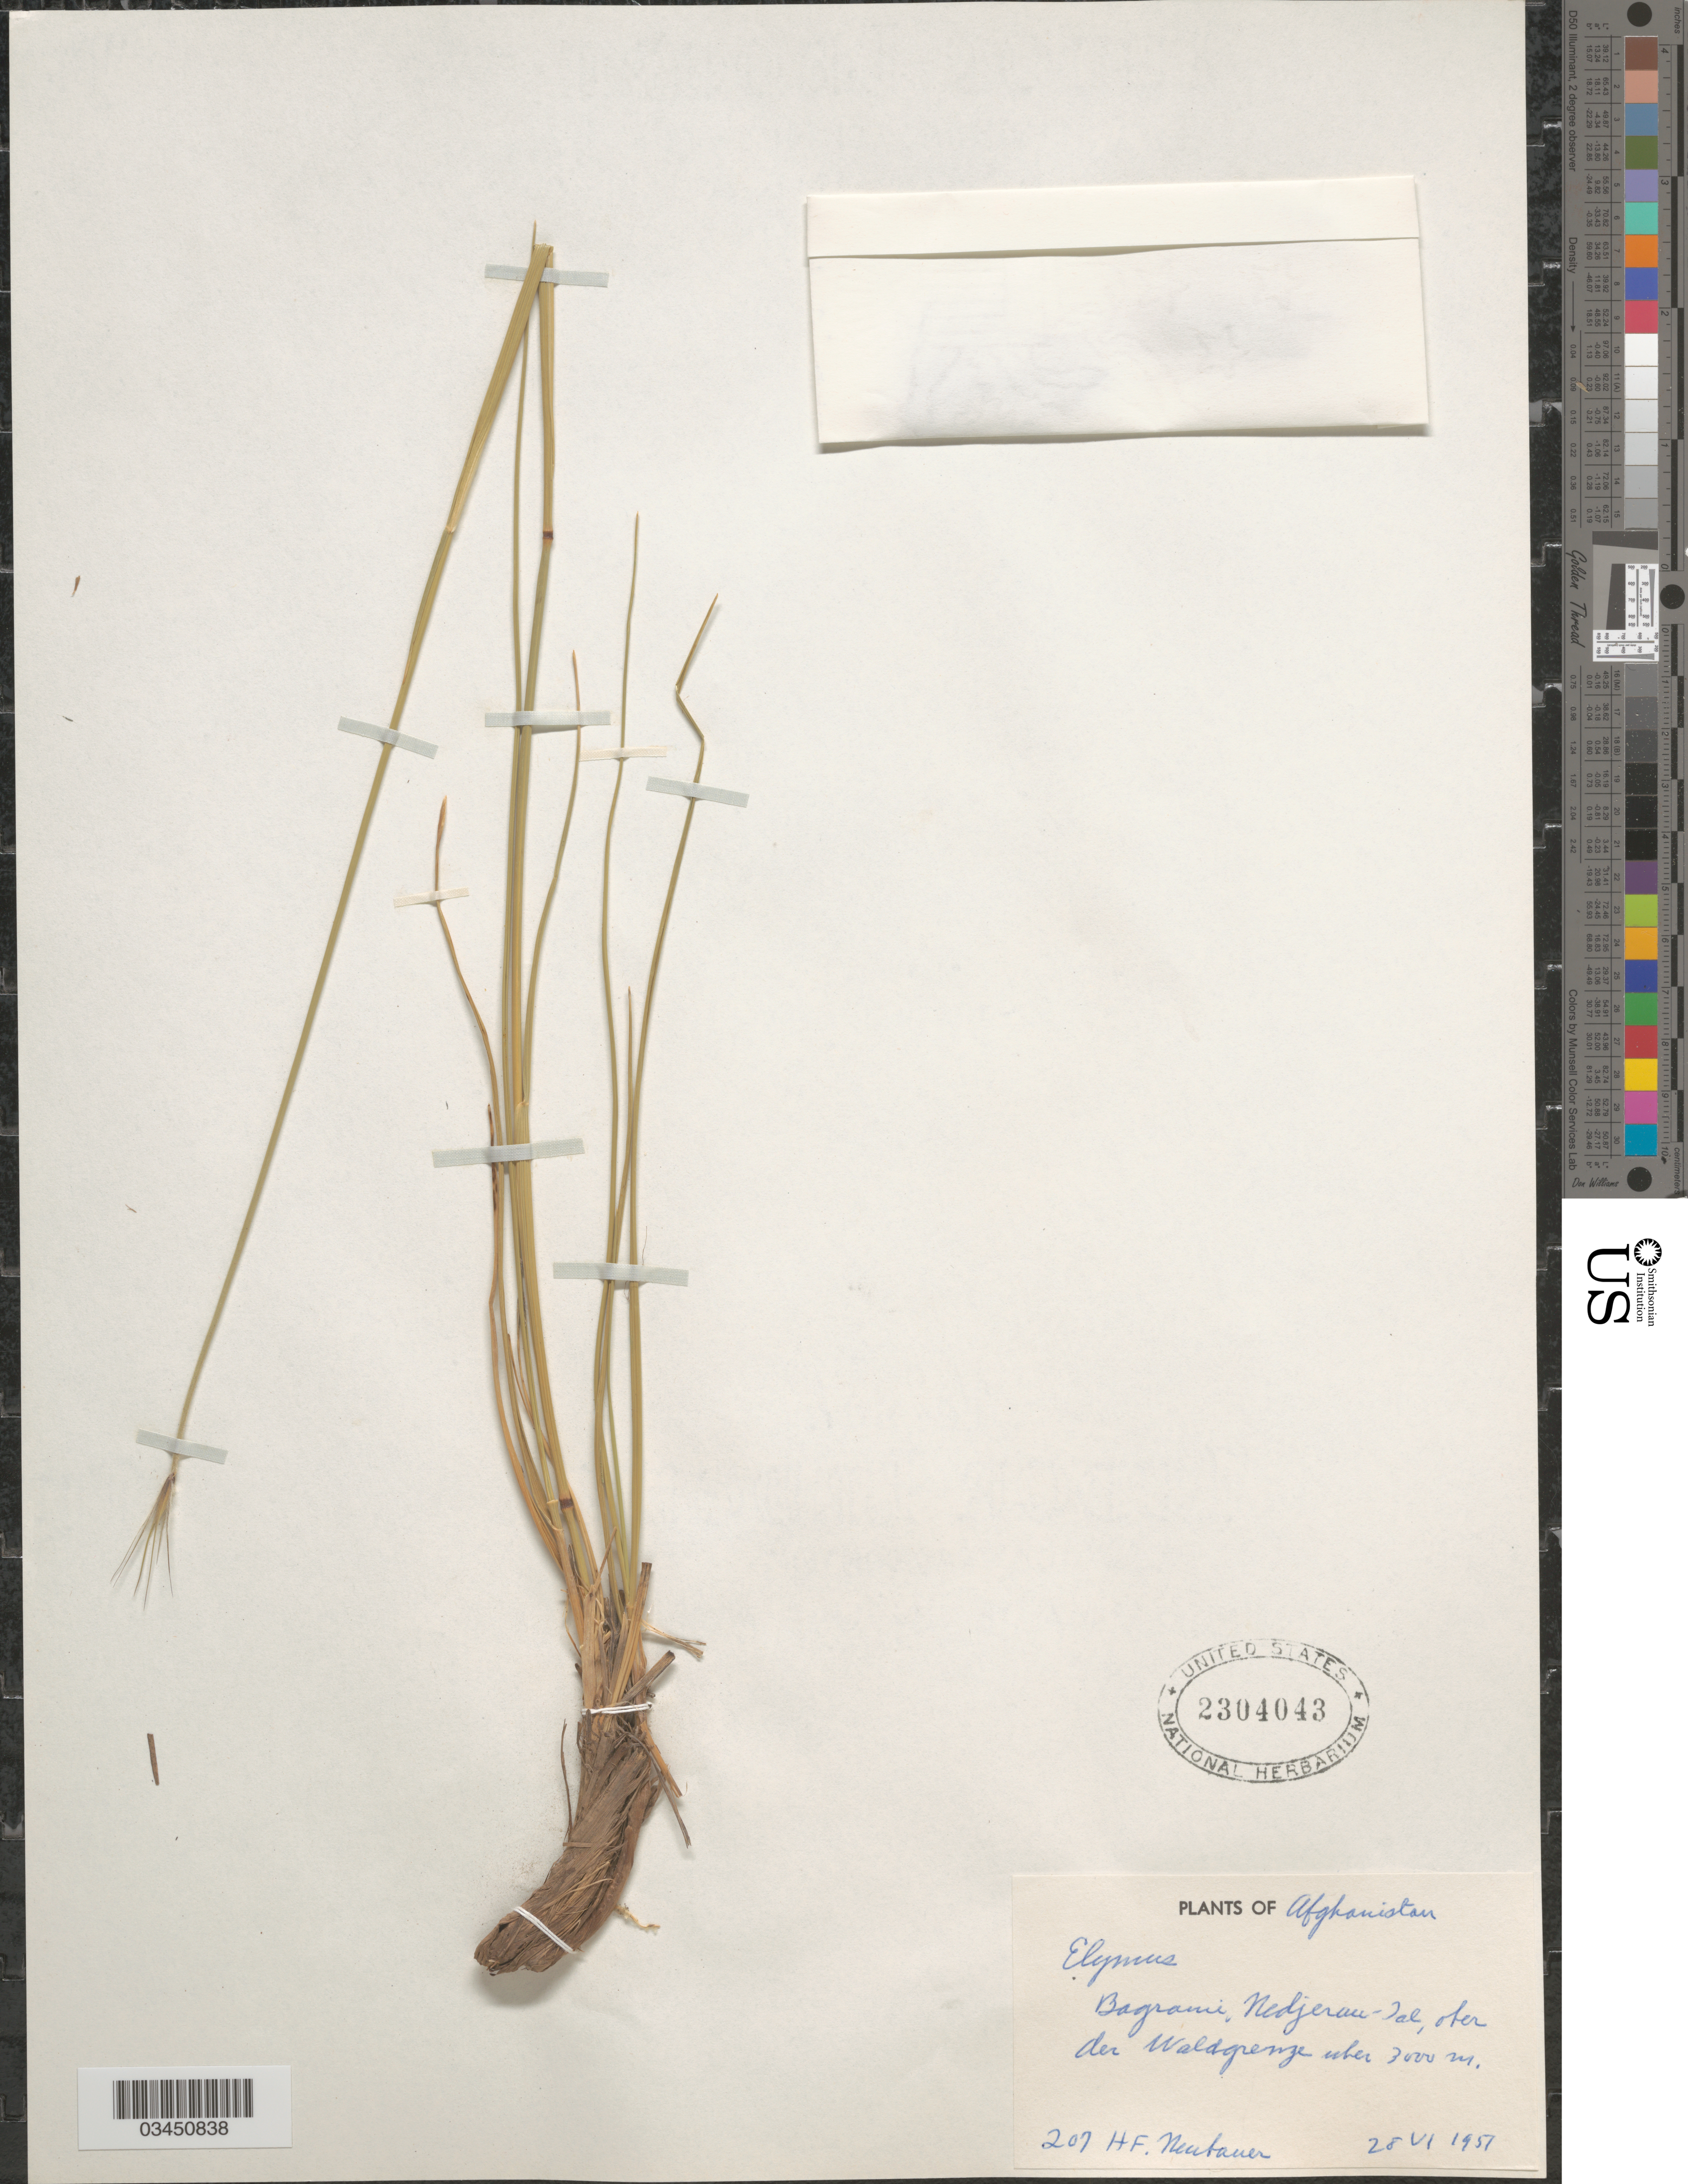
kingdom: Plantae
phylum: Tracheophyta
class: Liliopsida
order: Poales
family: Poaceae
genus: Elymus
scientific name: Elymus sp.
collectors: H. Neubauer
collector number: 207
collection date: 1951-06-28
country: Afghanistan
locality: Bagrami, Nedjerau-Zal, oter der Waldgrenze.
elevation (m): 3000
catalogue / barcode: US 2304043